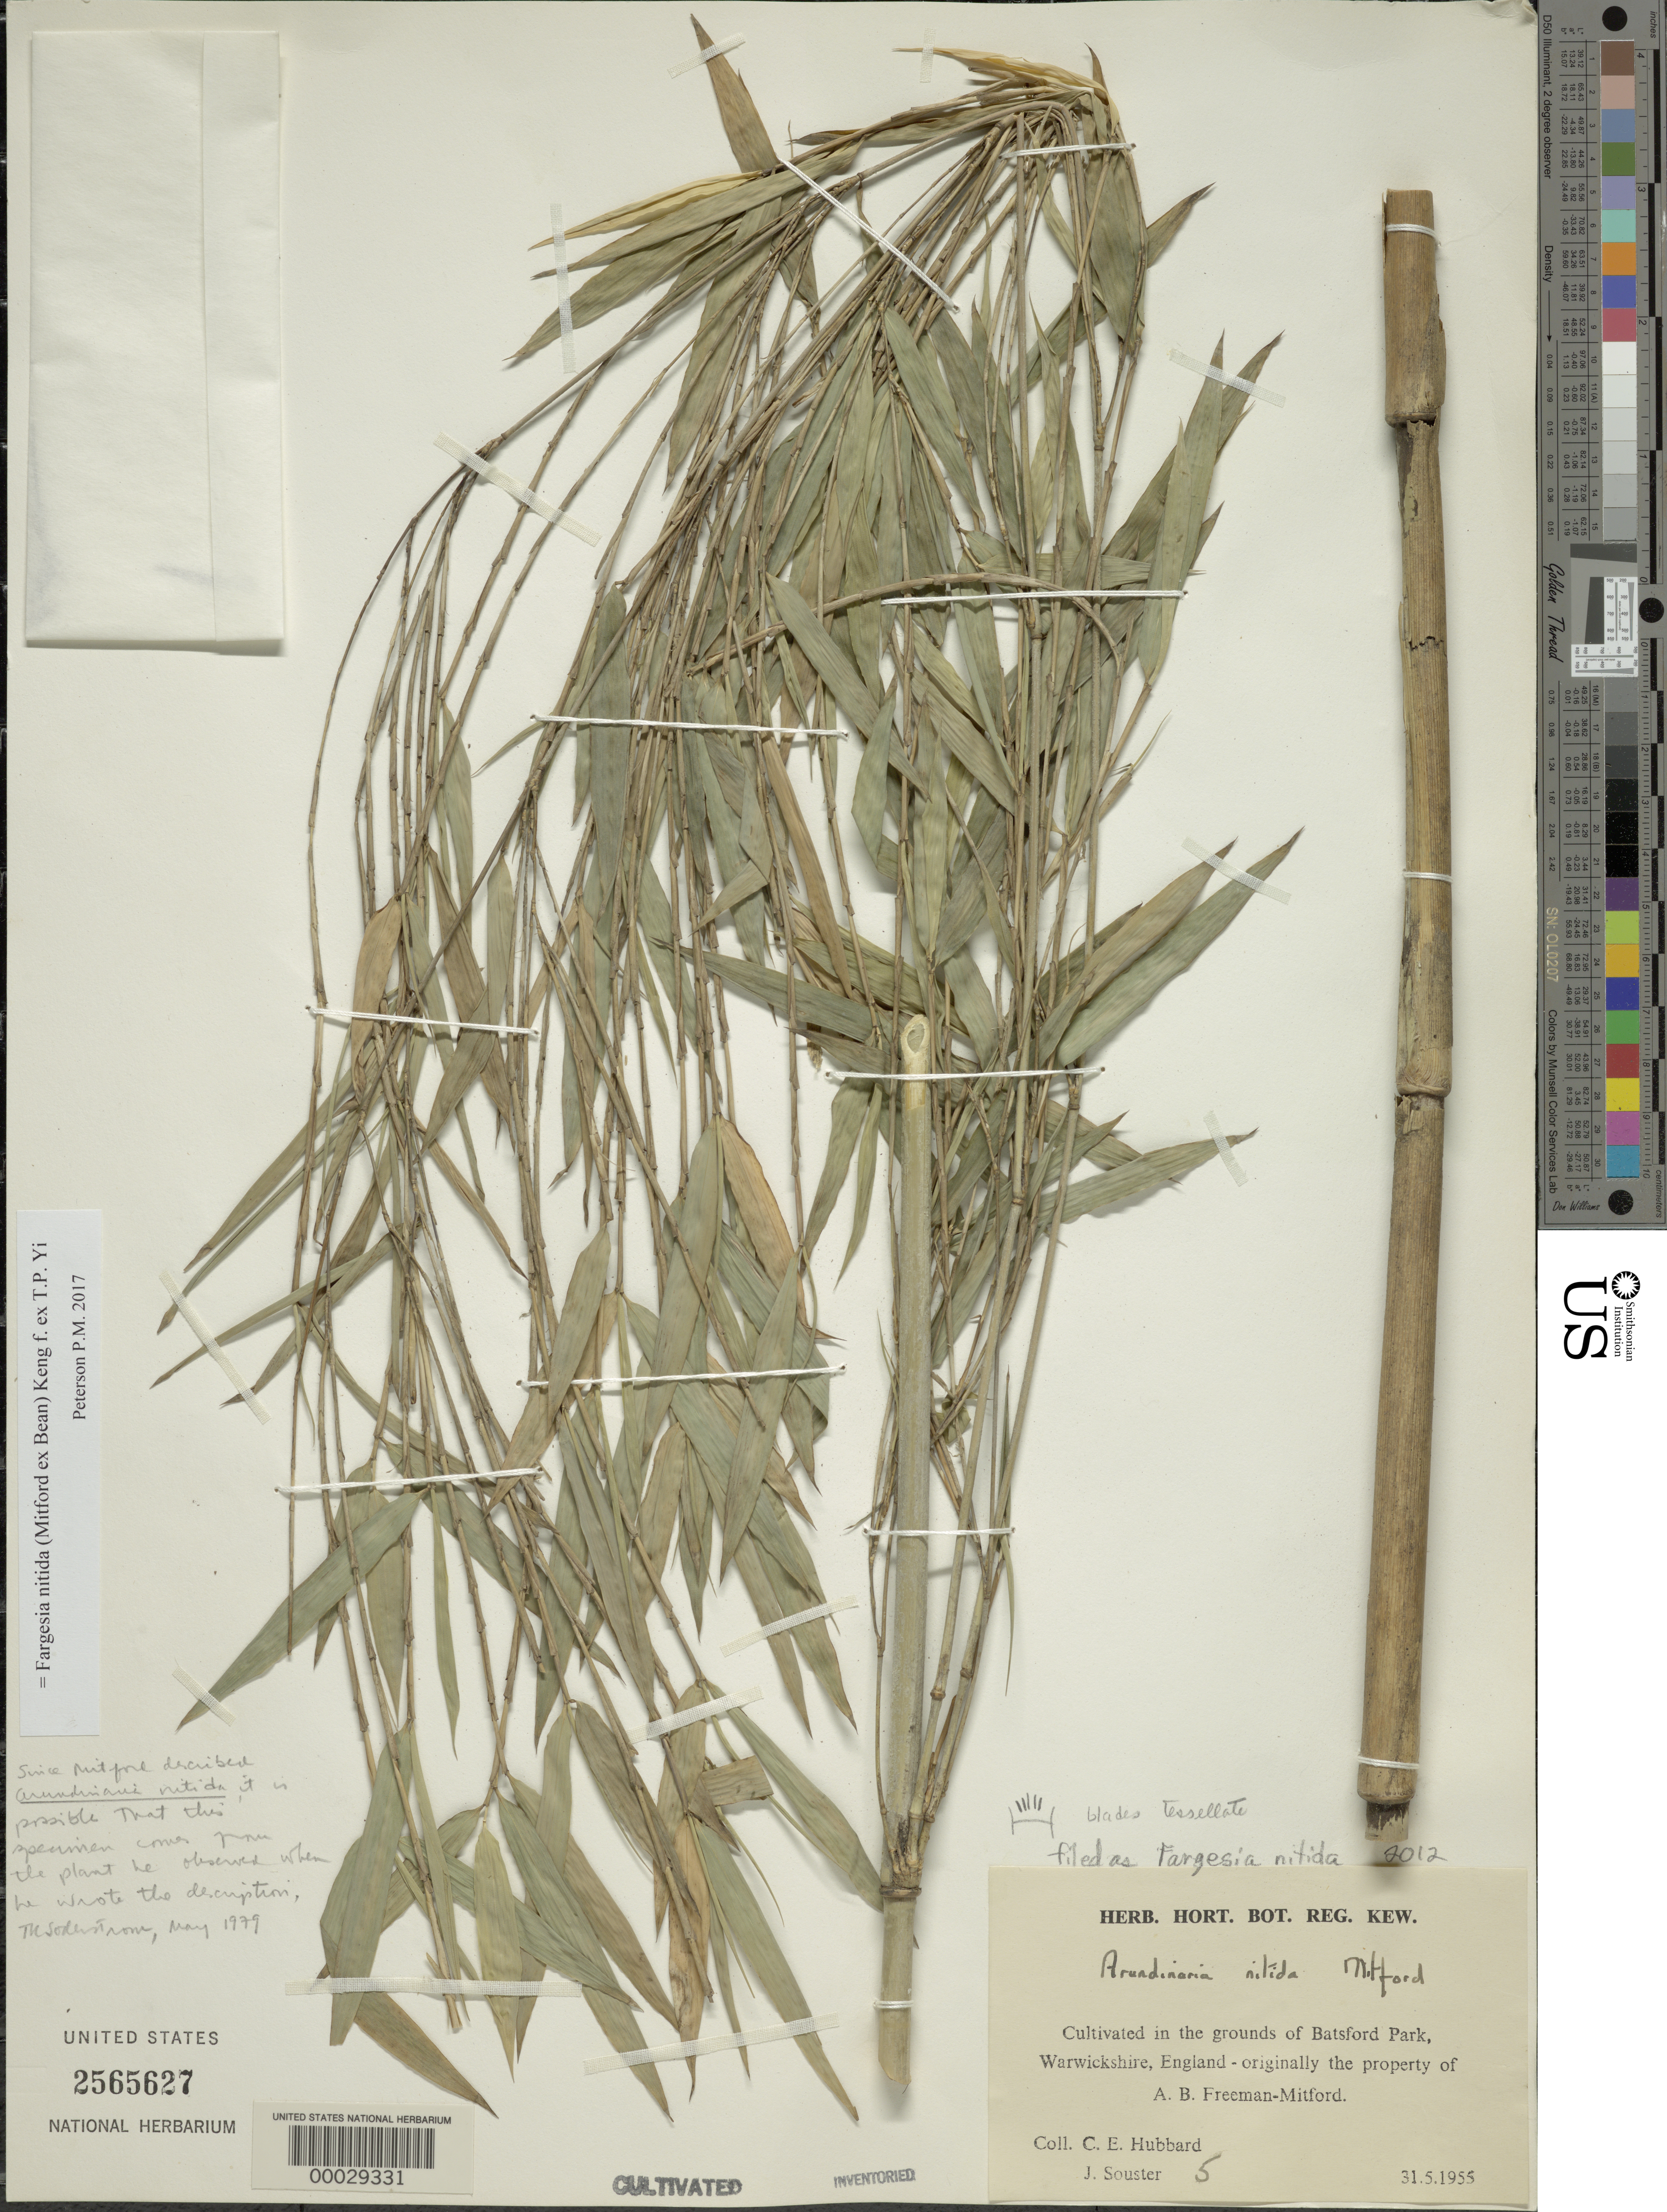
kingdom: Plantae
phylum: Tracheophyta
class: Liliopsida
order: Poales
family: Poaceae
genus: Fargesia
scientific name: Fargesia nitida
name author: (Mitford ex Stapf) Keng f. ex T.P. Yi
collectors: C. E. Hubbard & J. Souster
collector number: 5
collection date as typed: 31 May 1955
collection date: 1955-05-31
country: United Kingdom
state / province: England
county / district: Warwickshire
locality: Batsford Park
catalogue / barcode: US 2565627